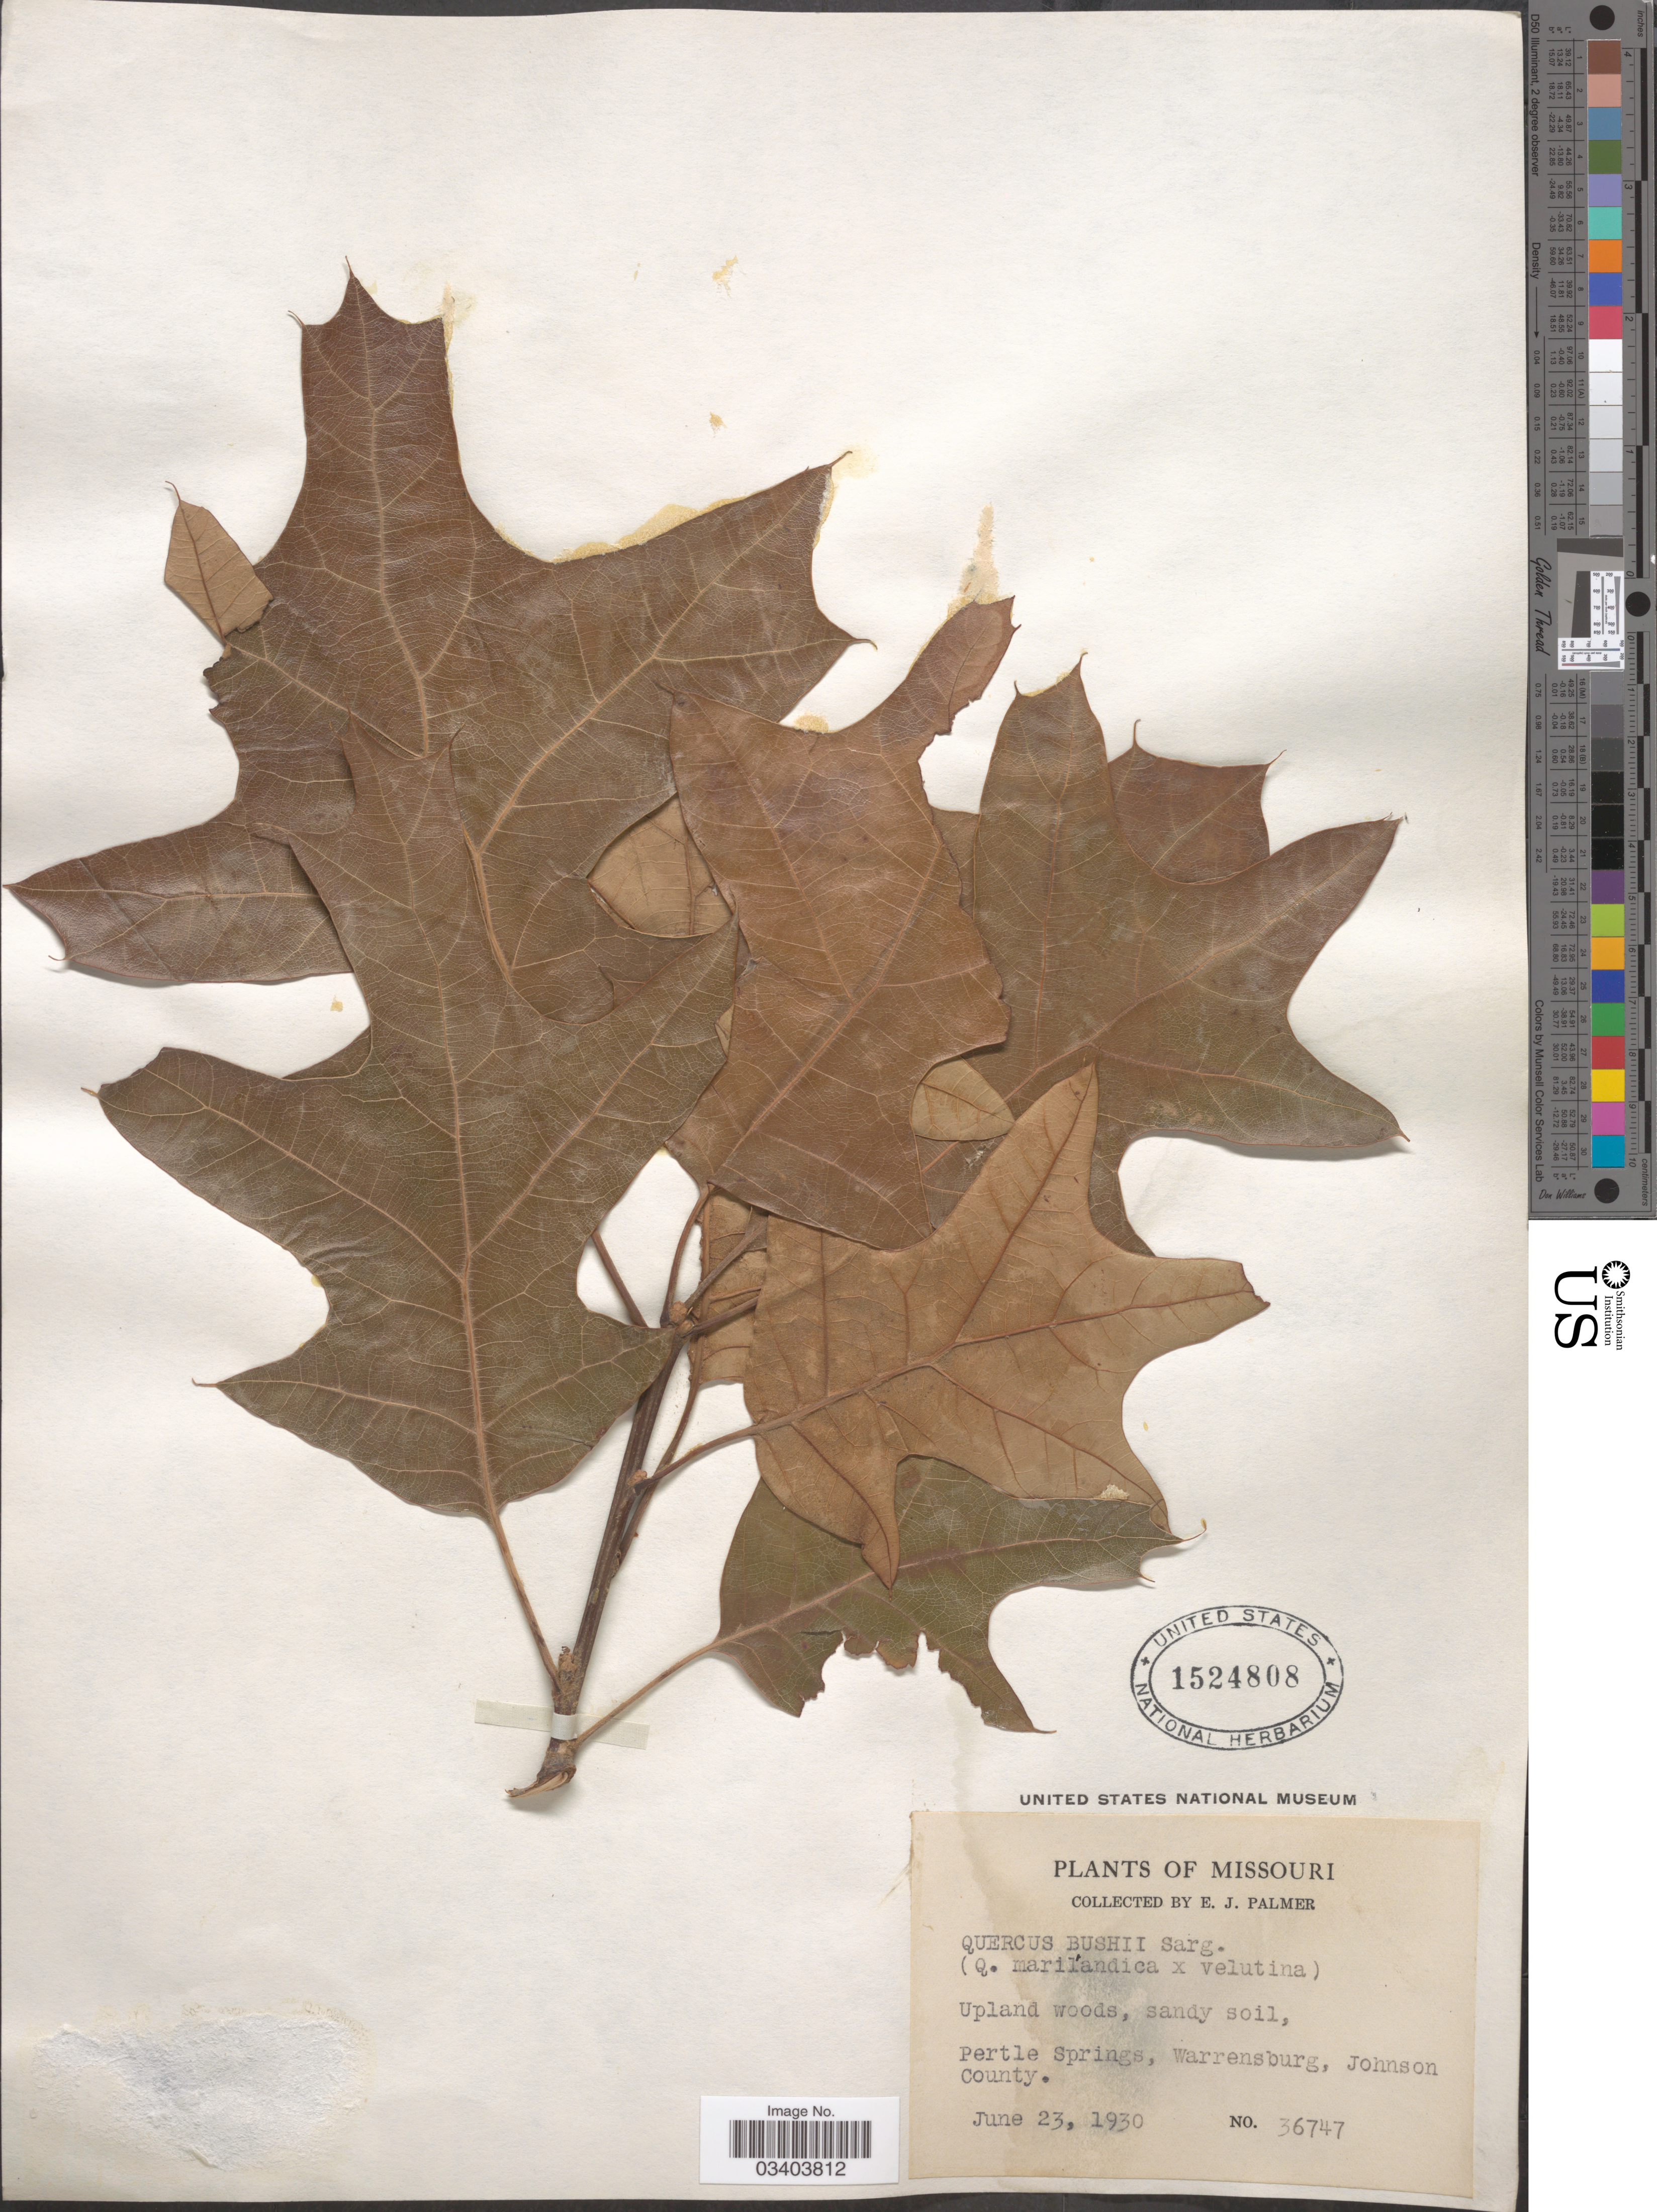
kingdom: Plantae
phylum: Tracheophyta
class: Magnoliopsida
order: Fagales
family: Fagaceae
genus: Quercus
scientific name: Quercus x bushii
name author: Sarg.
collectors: E. J. Palmer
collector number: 36747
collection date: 1930-06-23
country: United States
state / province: Missouri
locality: Pertle Springs, Warrensburg, Johnson County.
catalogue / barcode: US 1524808